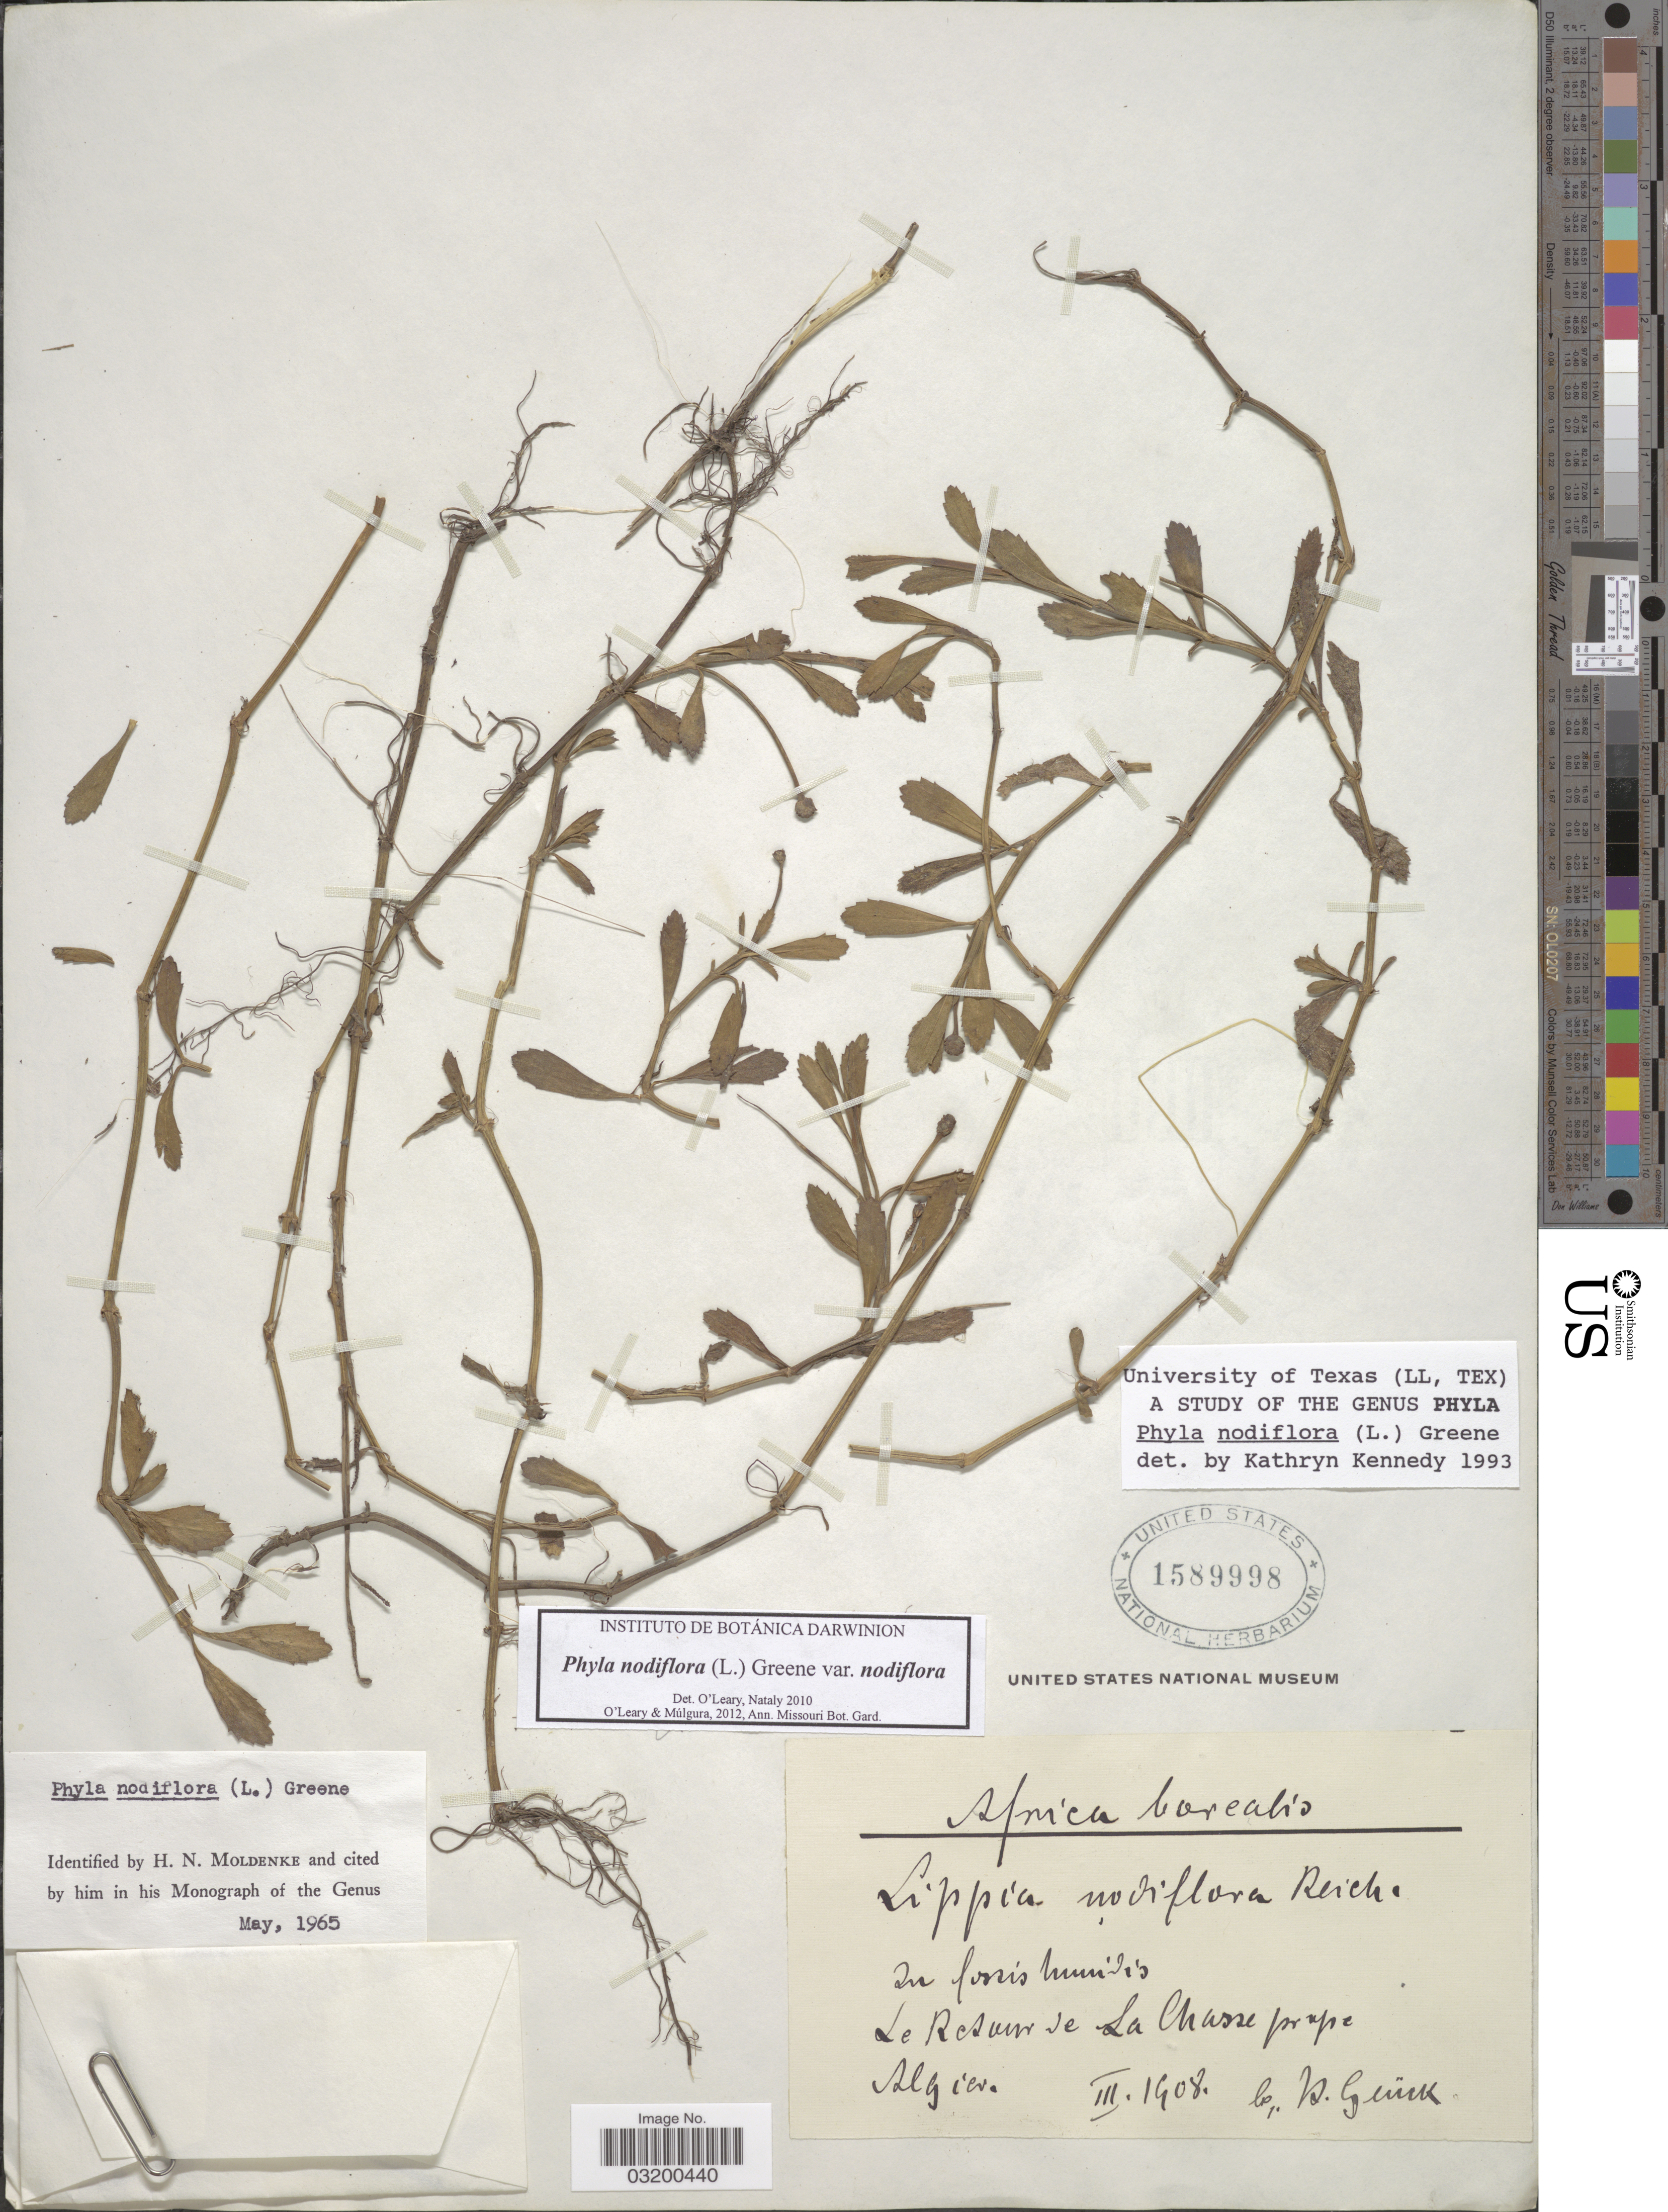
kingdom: Plantae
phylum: Tracheophyta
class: Magnoliopsida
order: Lamiales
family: Verbenaceae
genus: Phyla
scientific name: Phyla nodiflora var. nodiflora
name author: (L.) Greene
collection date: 1908-03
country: Algeria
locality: Africa borealis. Le Rusuri de La Chasse prope. Algier.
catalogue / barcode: US 1589998